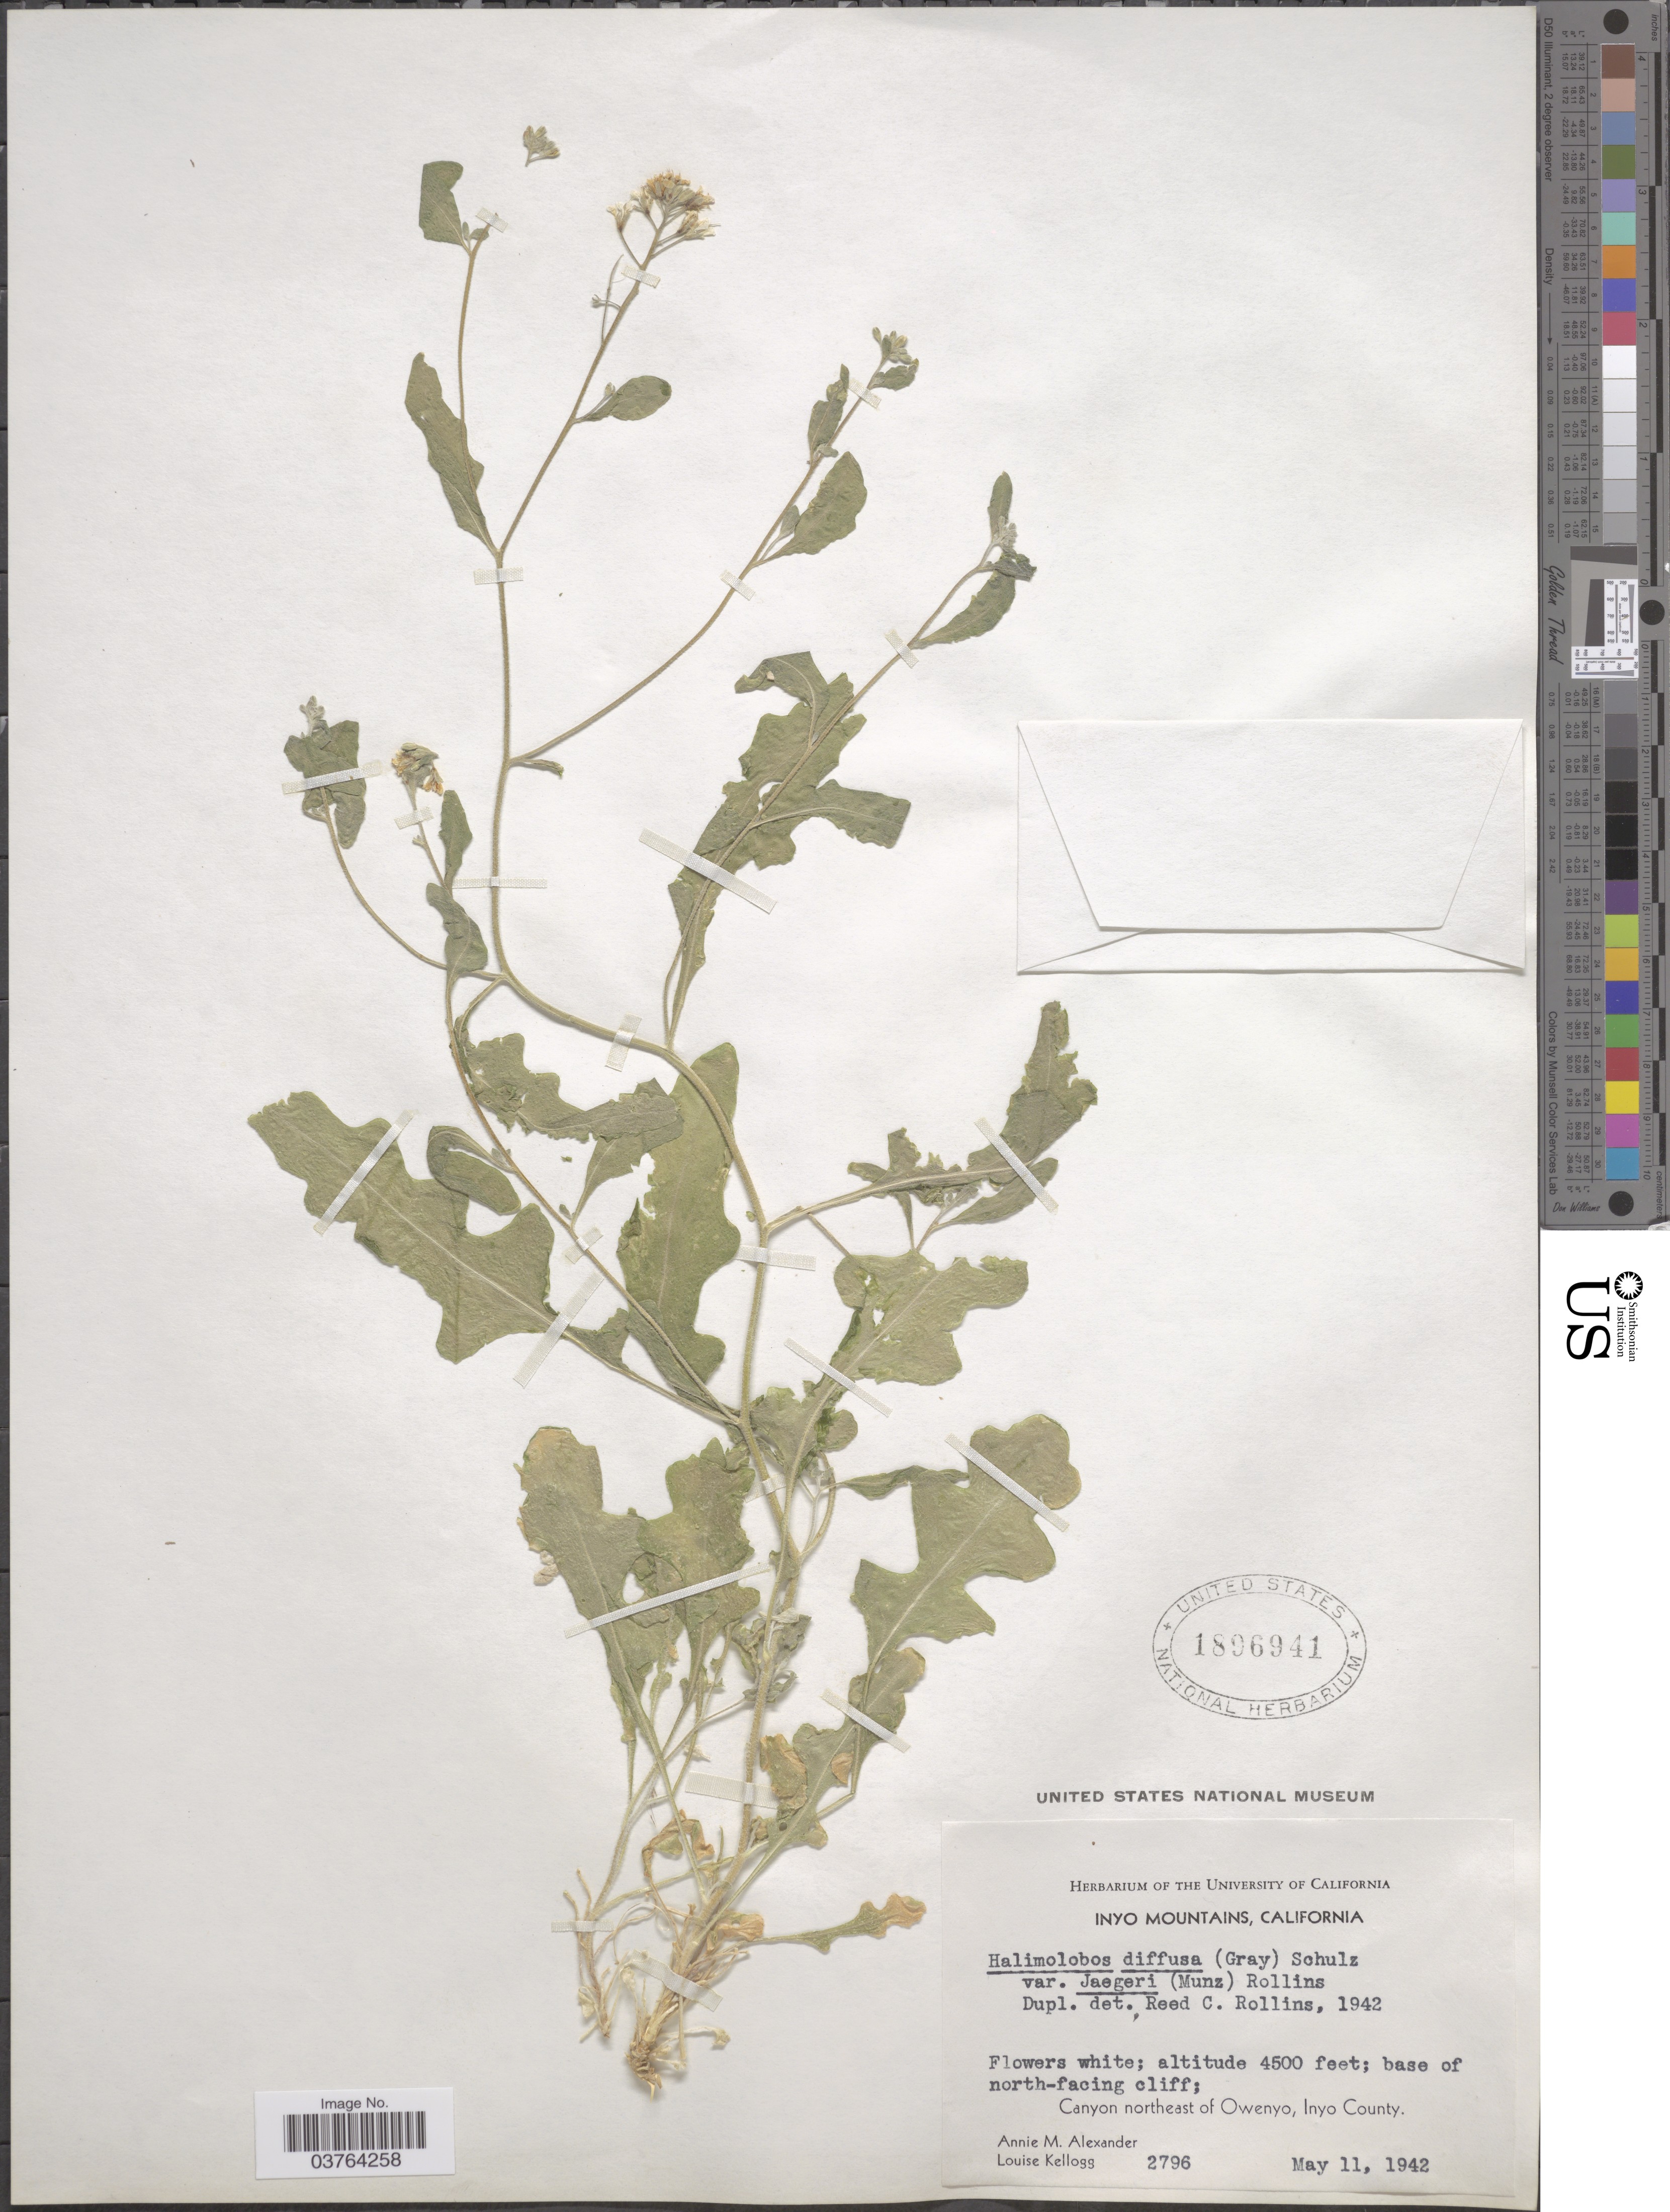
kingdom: Plantae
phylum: Tracheophyta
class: Magnoliopsida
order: Brassicales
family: Brassicaceae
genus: Halimolobos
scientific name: Halimolobos diffusa var. jaegeri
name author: (A. Gray) Rollins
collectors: A. M. Alexander & L. Kellogg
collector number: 2796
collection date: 1942-05-11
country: United States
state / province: California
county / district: Inyo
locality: Inyo Mountains. Base of north-facing cliff; Canyon northeast of Owenyo, Inyo County.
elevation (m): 1372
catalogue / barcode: US 1896941